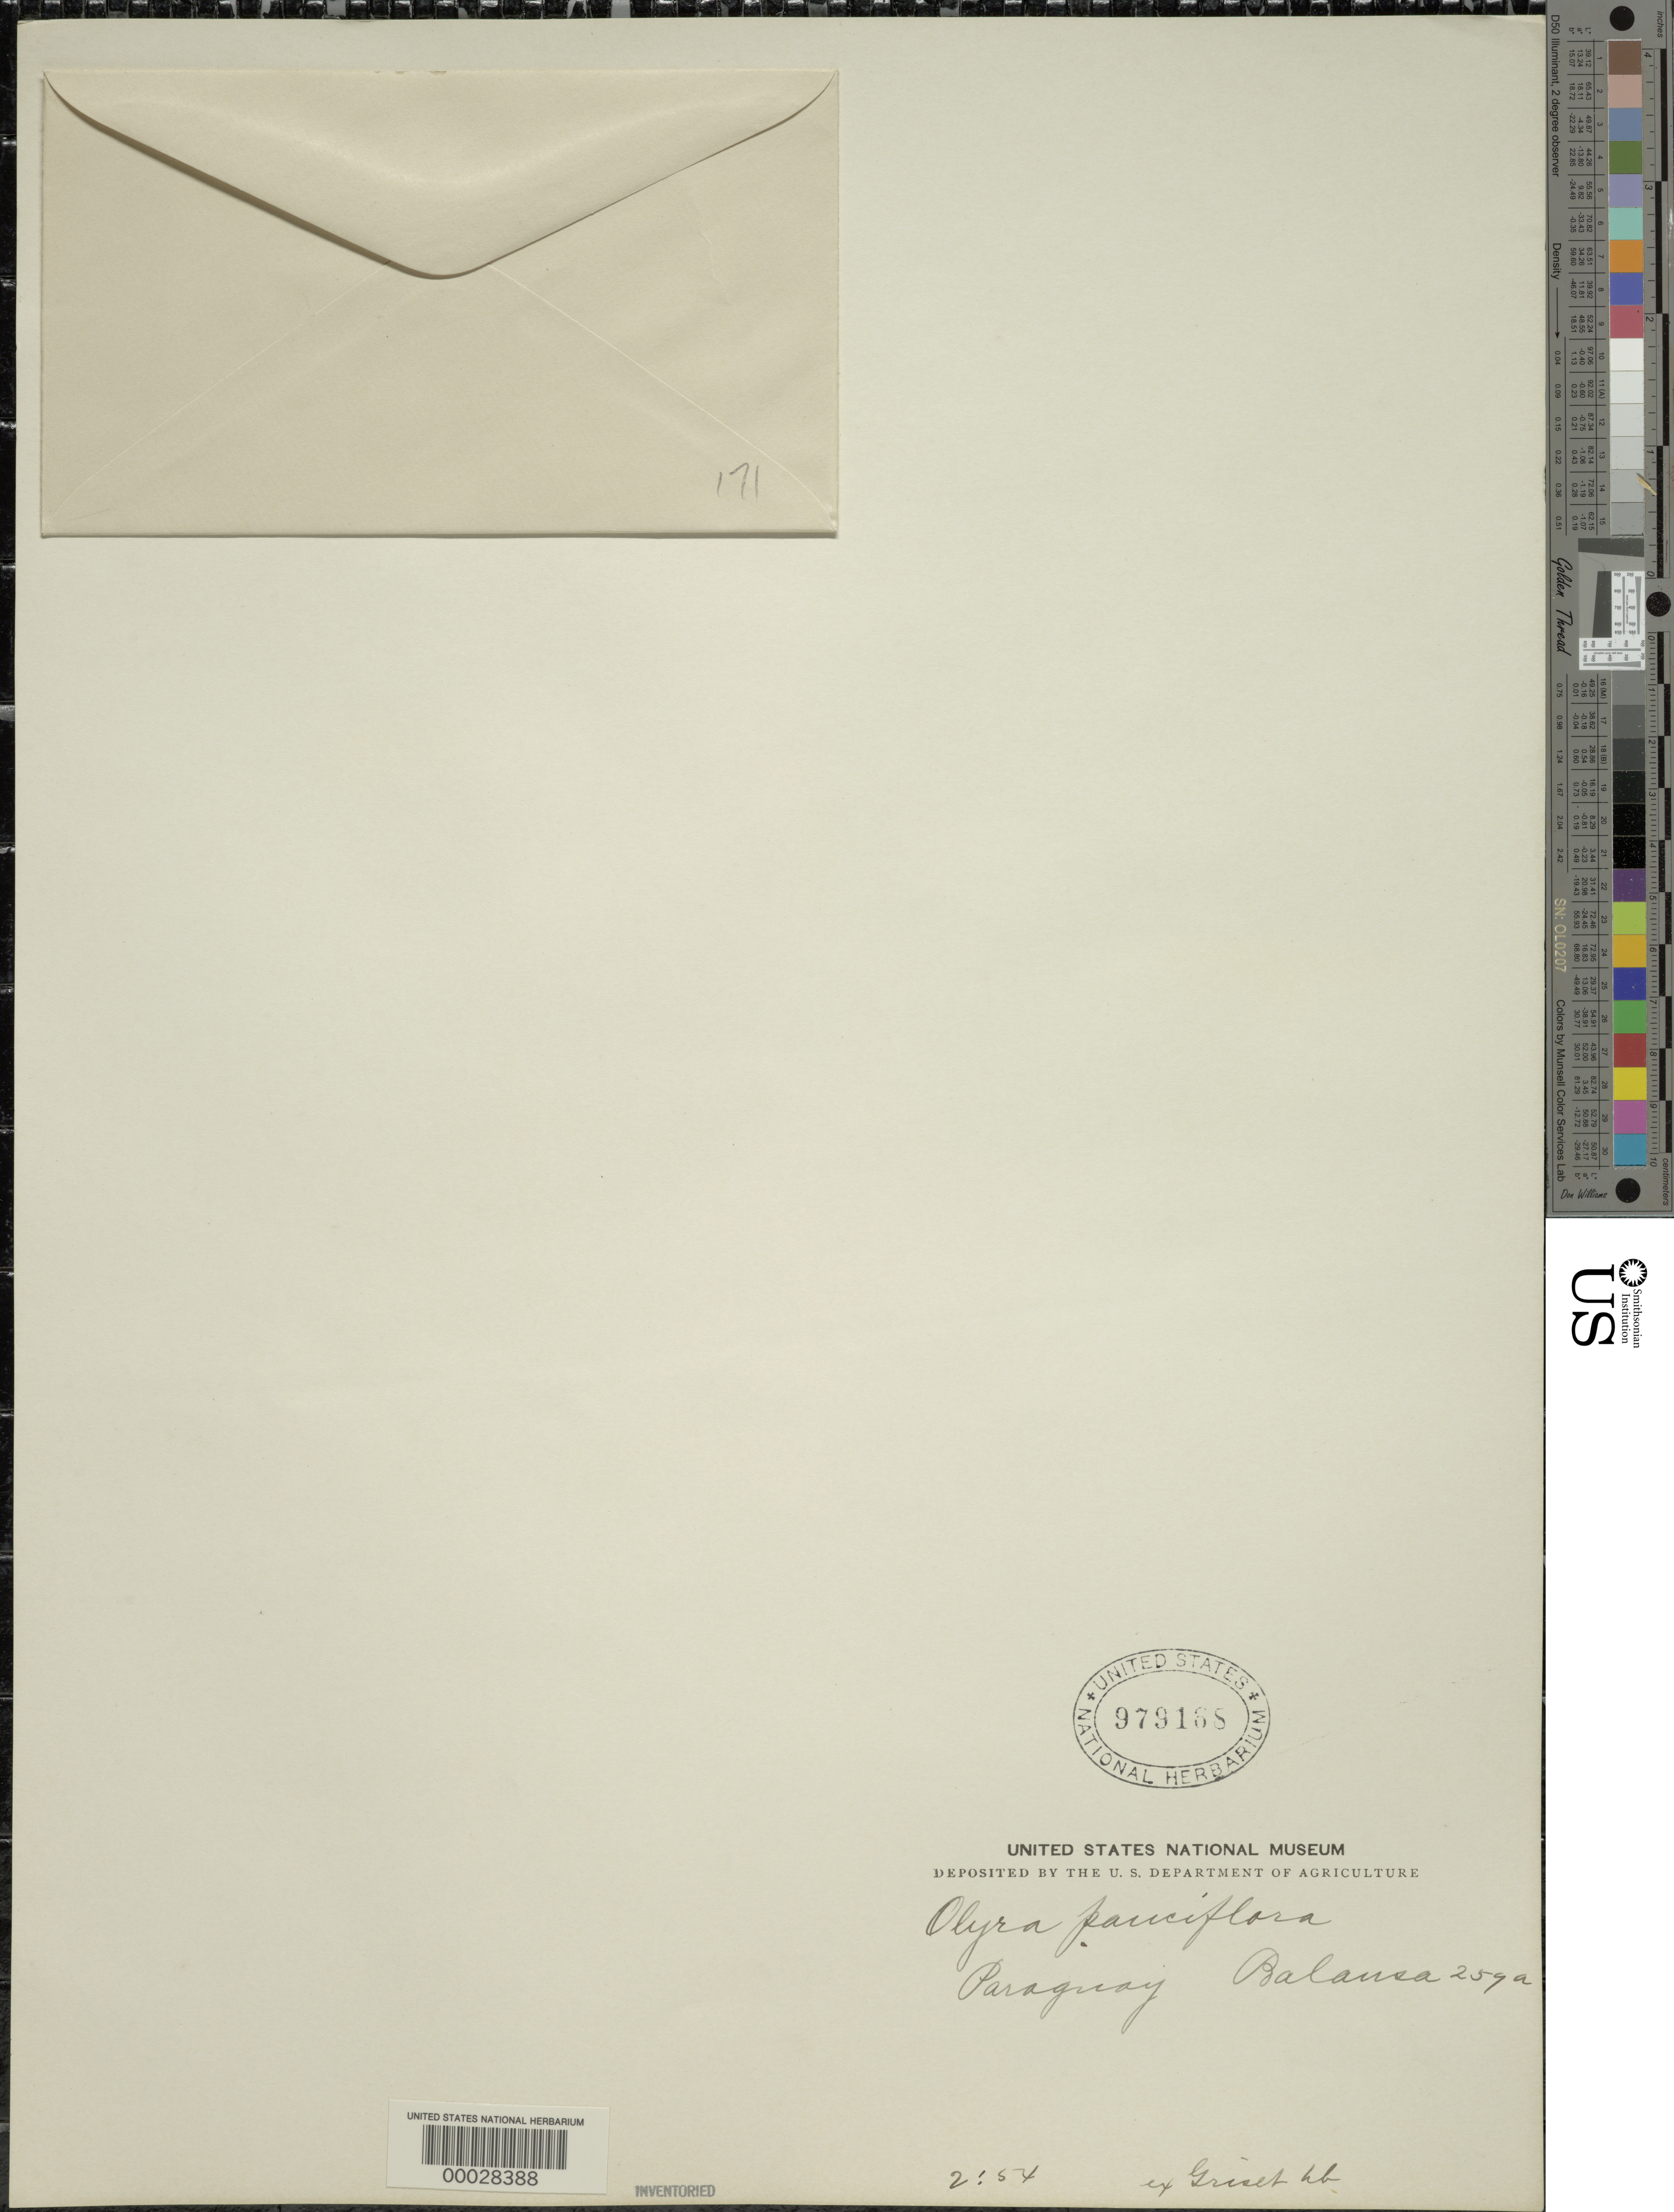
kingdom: Plantae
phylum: Tracheophyta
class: Liliopsida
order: Poales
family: Poaceae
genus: Lithachne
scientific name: Lithachne pauciflora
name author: (Sw.) P. Beauv.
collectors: B. Balansa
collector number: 259 A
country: Paraguay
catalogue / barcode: US 979168